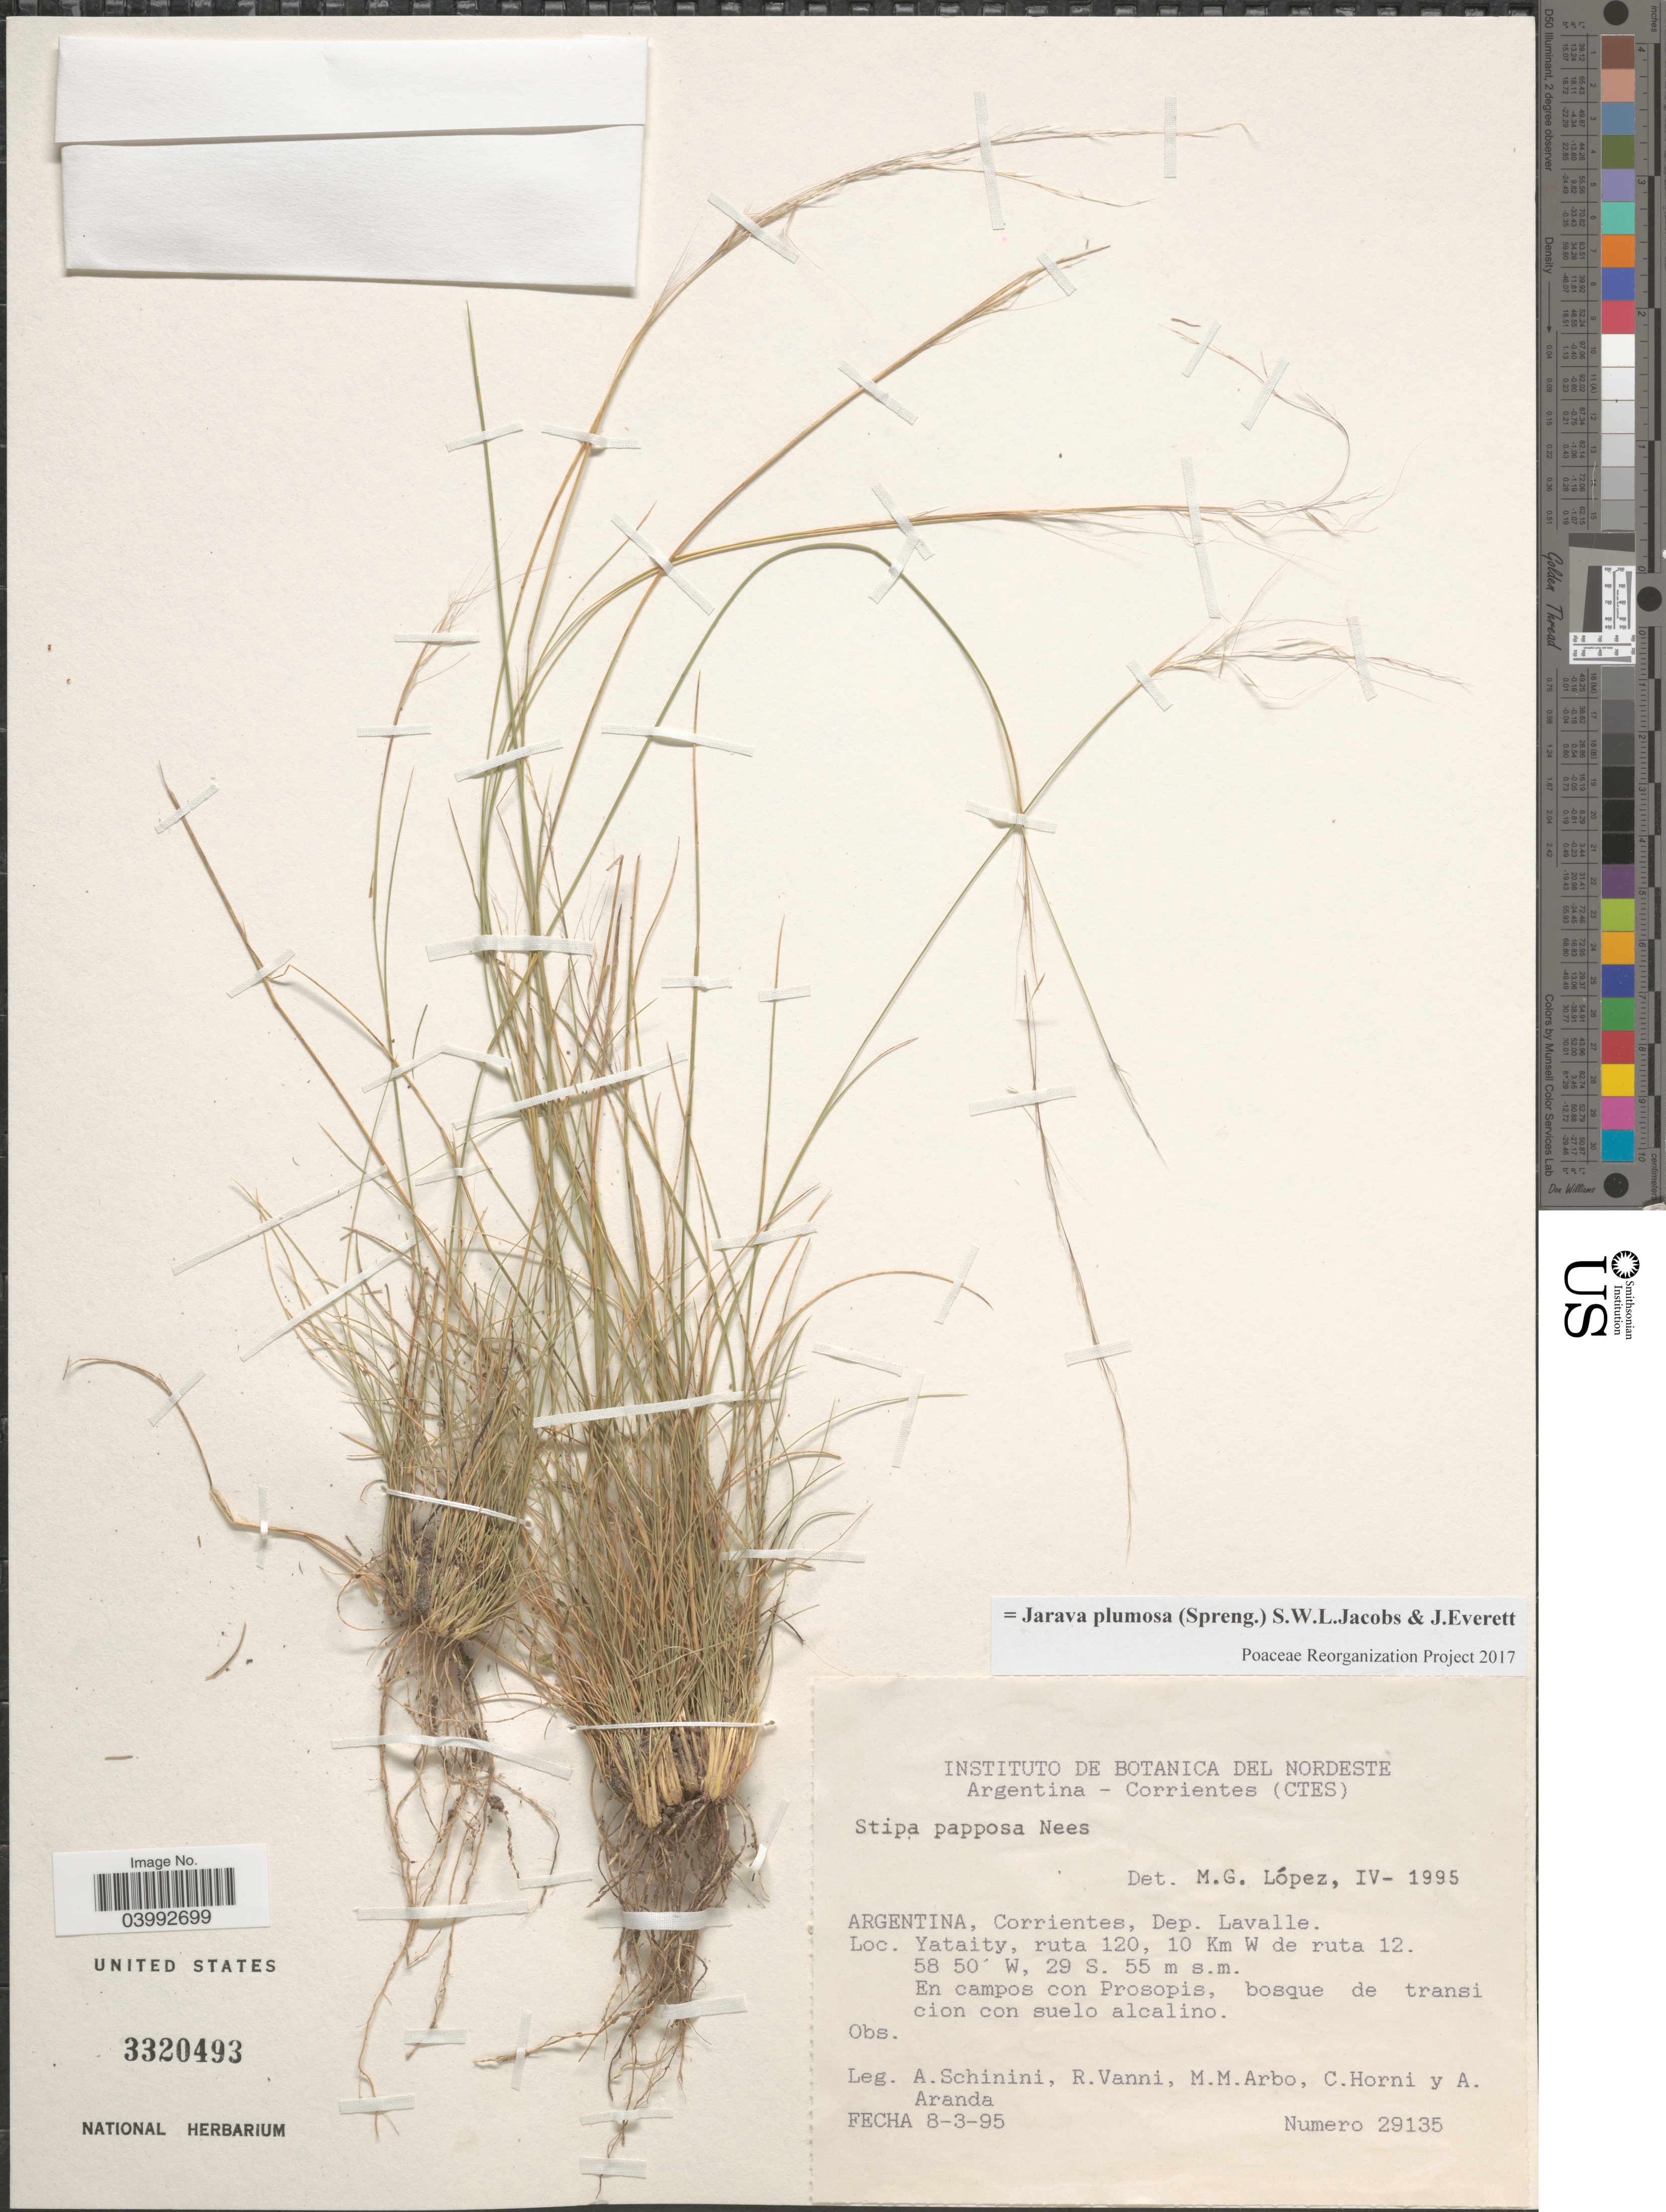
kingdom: Plantae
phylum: Tracheophyta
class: Liliopsida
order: Poales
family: Poaceae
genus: Jarava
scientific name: Jarava plumosa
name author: (Spreng.) S.W.L. Jacobs & J. Everett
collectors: A. Schinini, R. Vanni, M. M. Arbo, C. Horni & A. Aranda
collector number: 29135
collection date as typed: Transcribed d/m/y: 8/3/95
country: Argentina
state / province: Corrientes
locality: Dep. Lavalle. Yataity, ruta 120, 10 Km W de ruta 12.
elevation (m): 55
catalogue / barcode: US 3320493